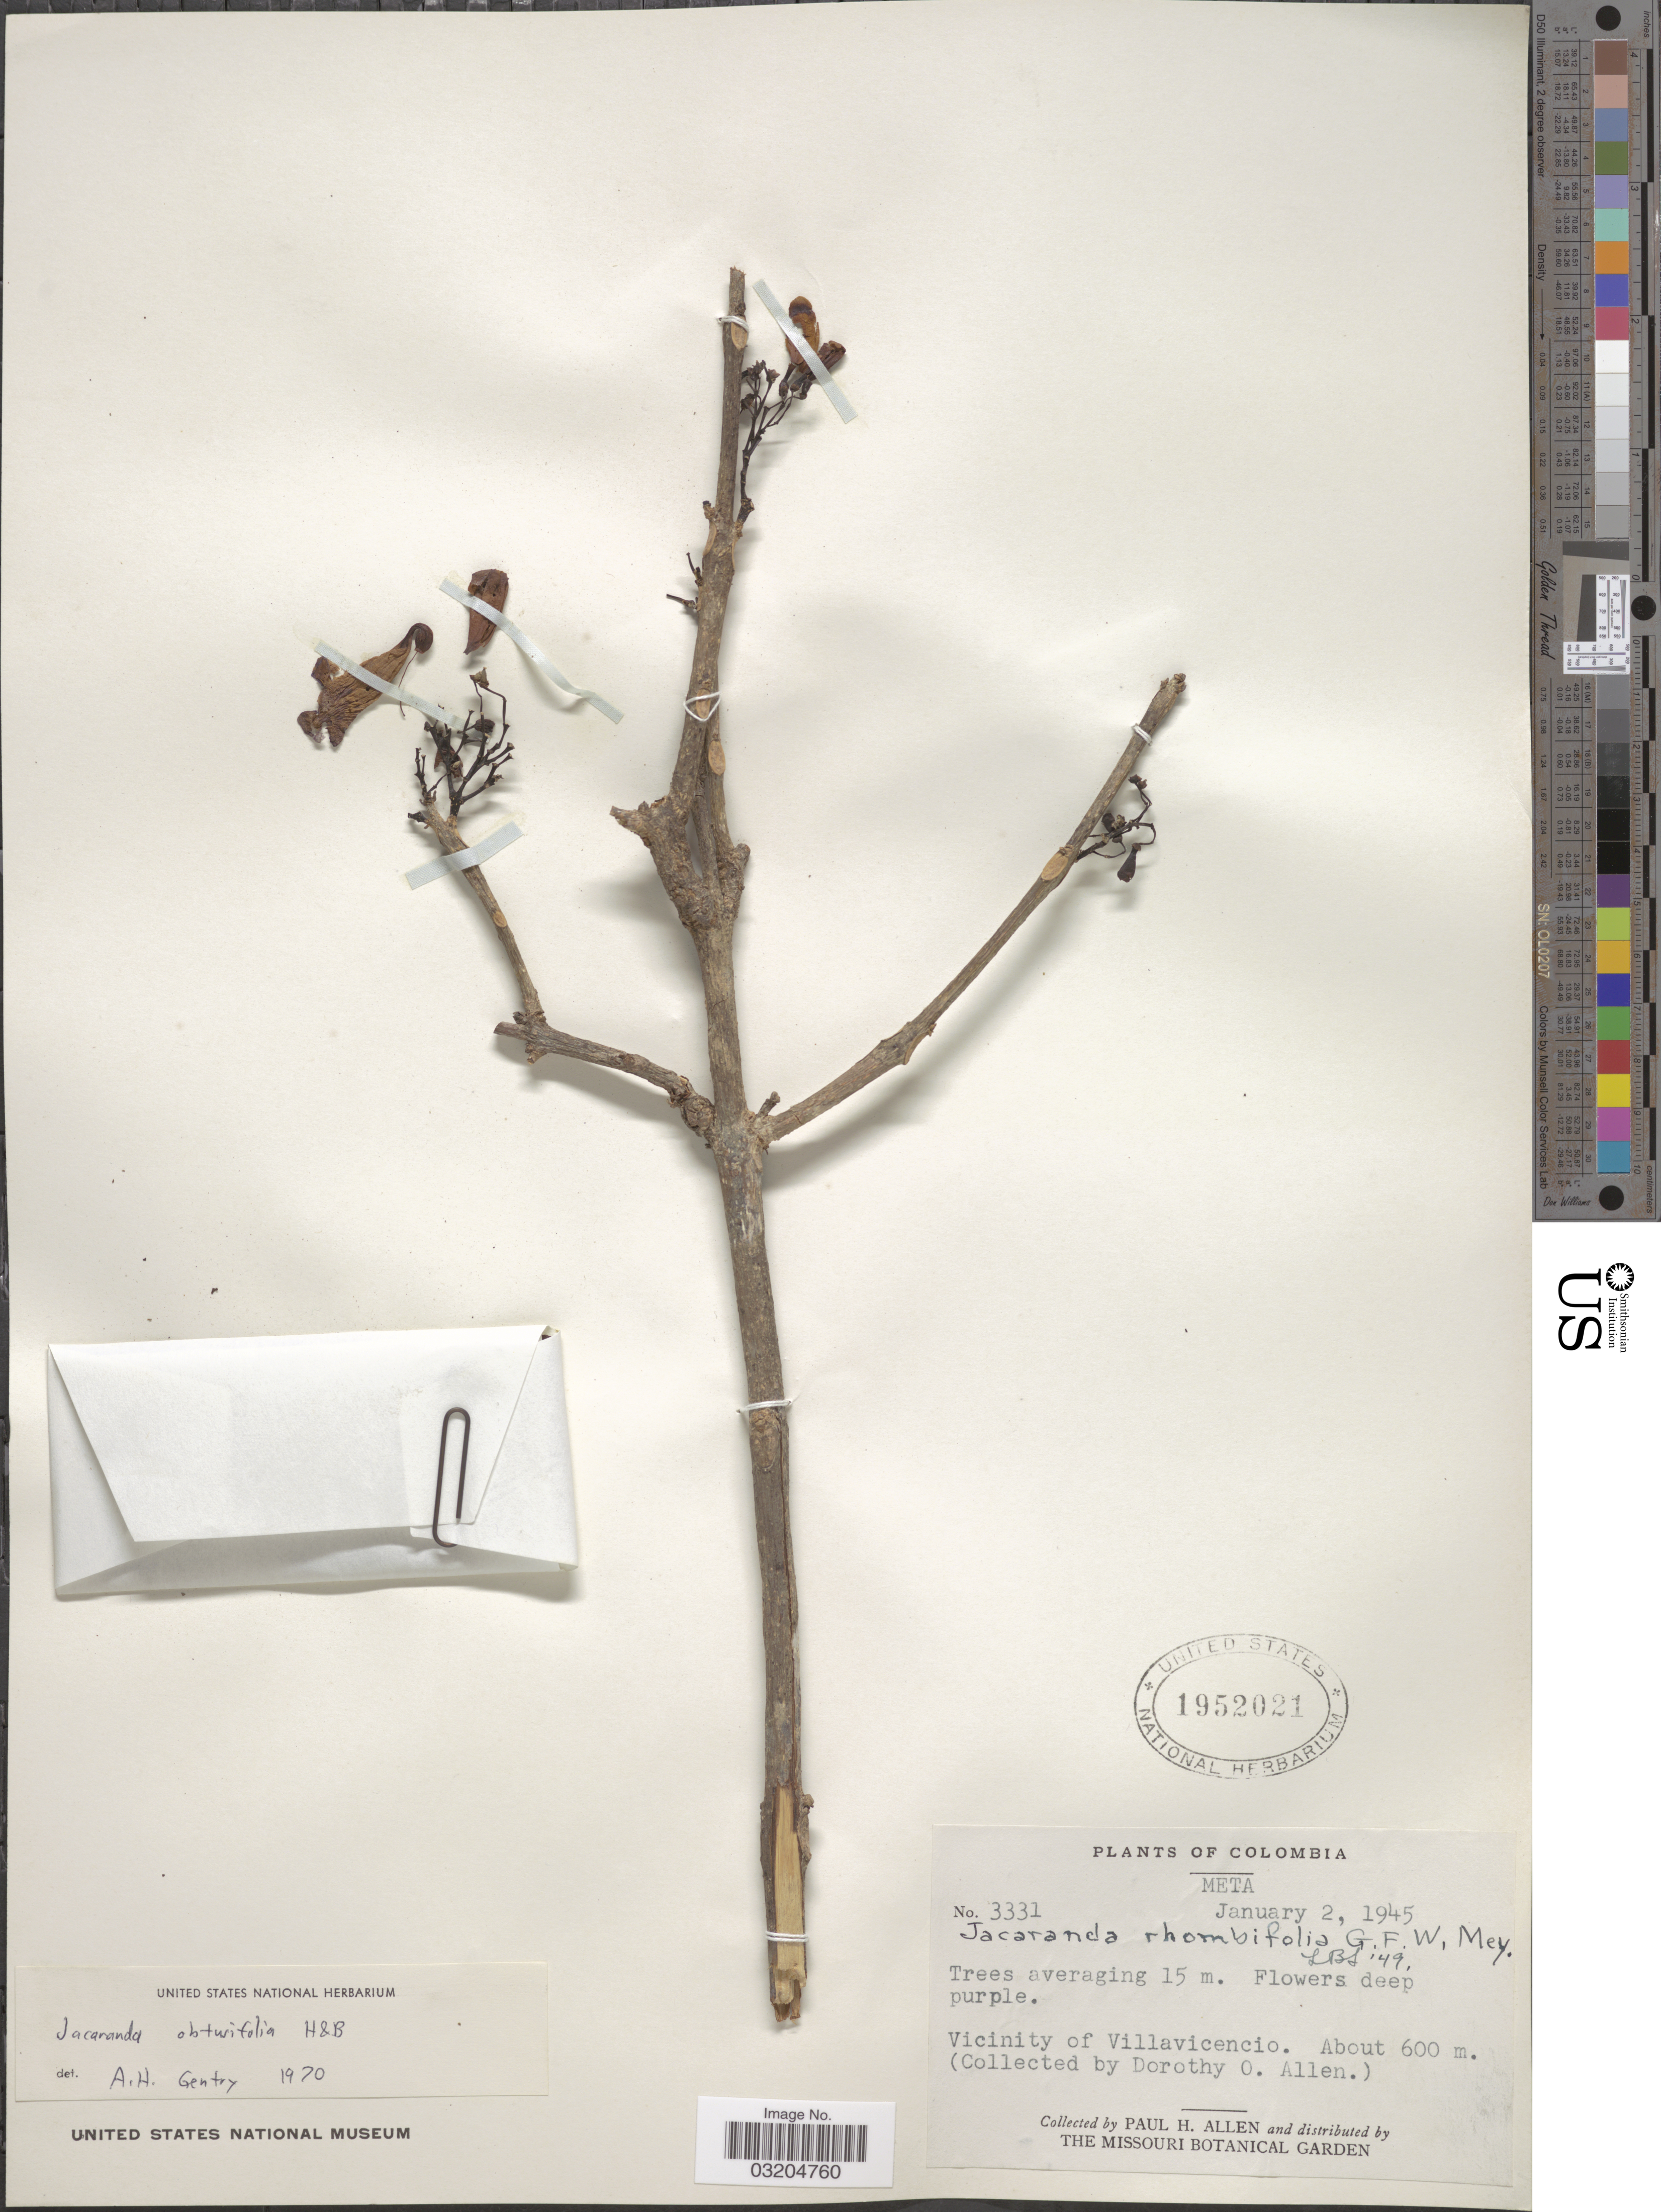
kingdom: Plantae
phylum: Tracheophyta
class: Magnoliopsida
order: Lamiales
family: Bignoniaceae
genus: Jacaranda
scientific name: Jacaranda obtusifolia subsp. obtusifolia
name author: Bonpl.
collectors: D. O. Allen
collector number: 3331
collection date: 1945-01-02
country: Colombia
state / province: Meta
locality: Vicinity of Villavicencio.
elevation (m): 600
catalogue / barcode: US 1952021